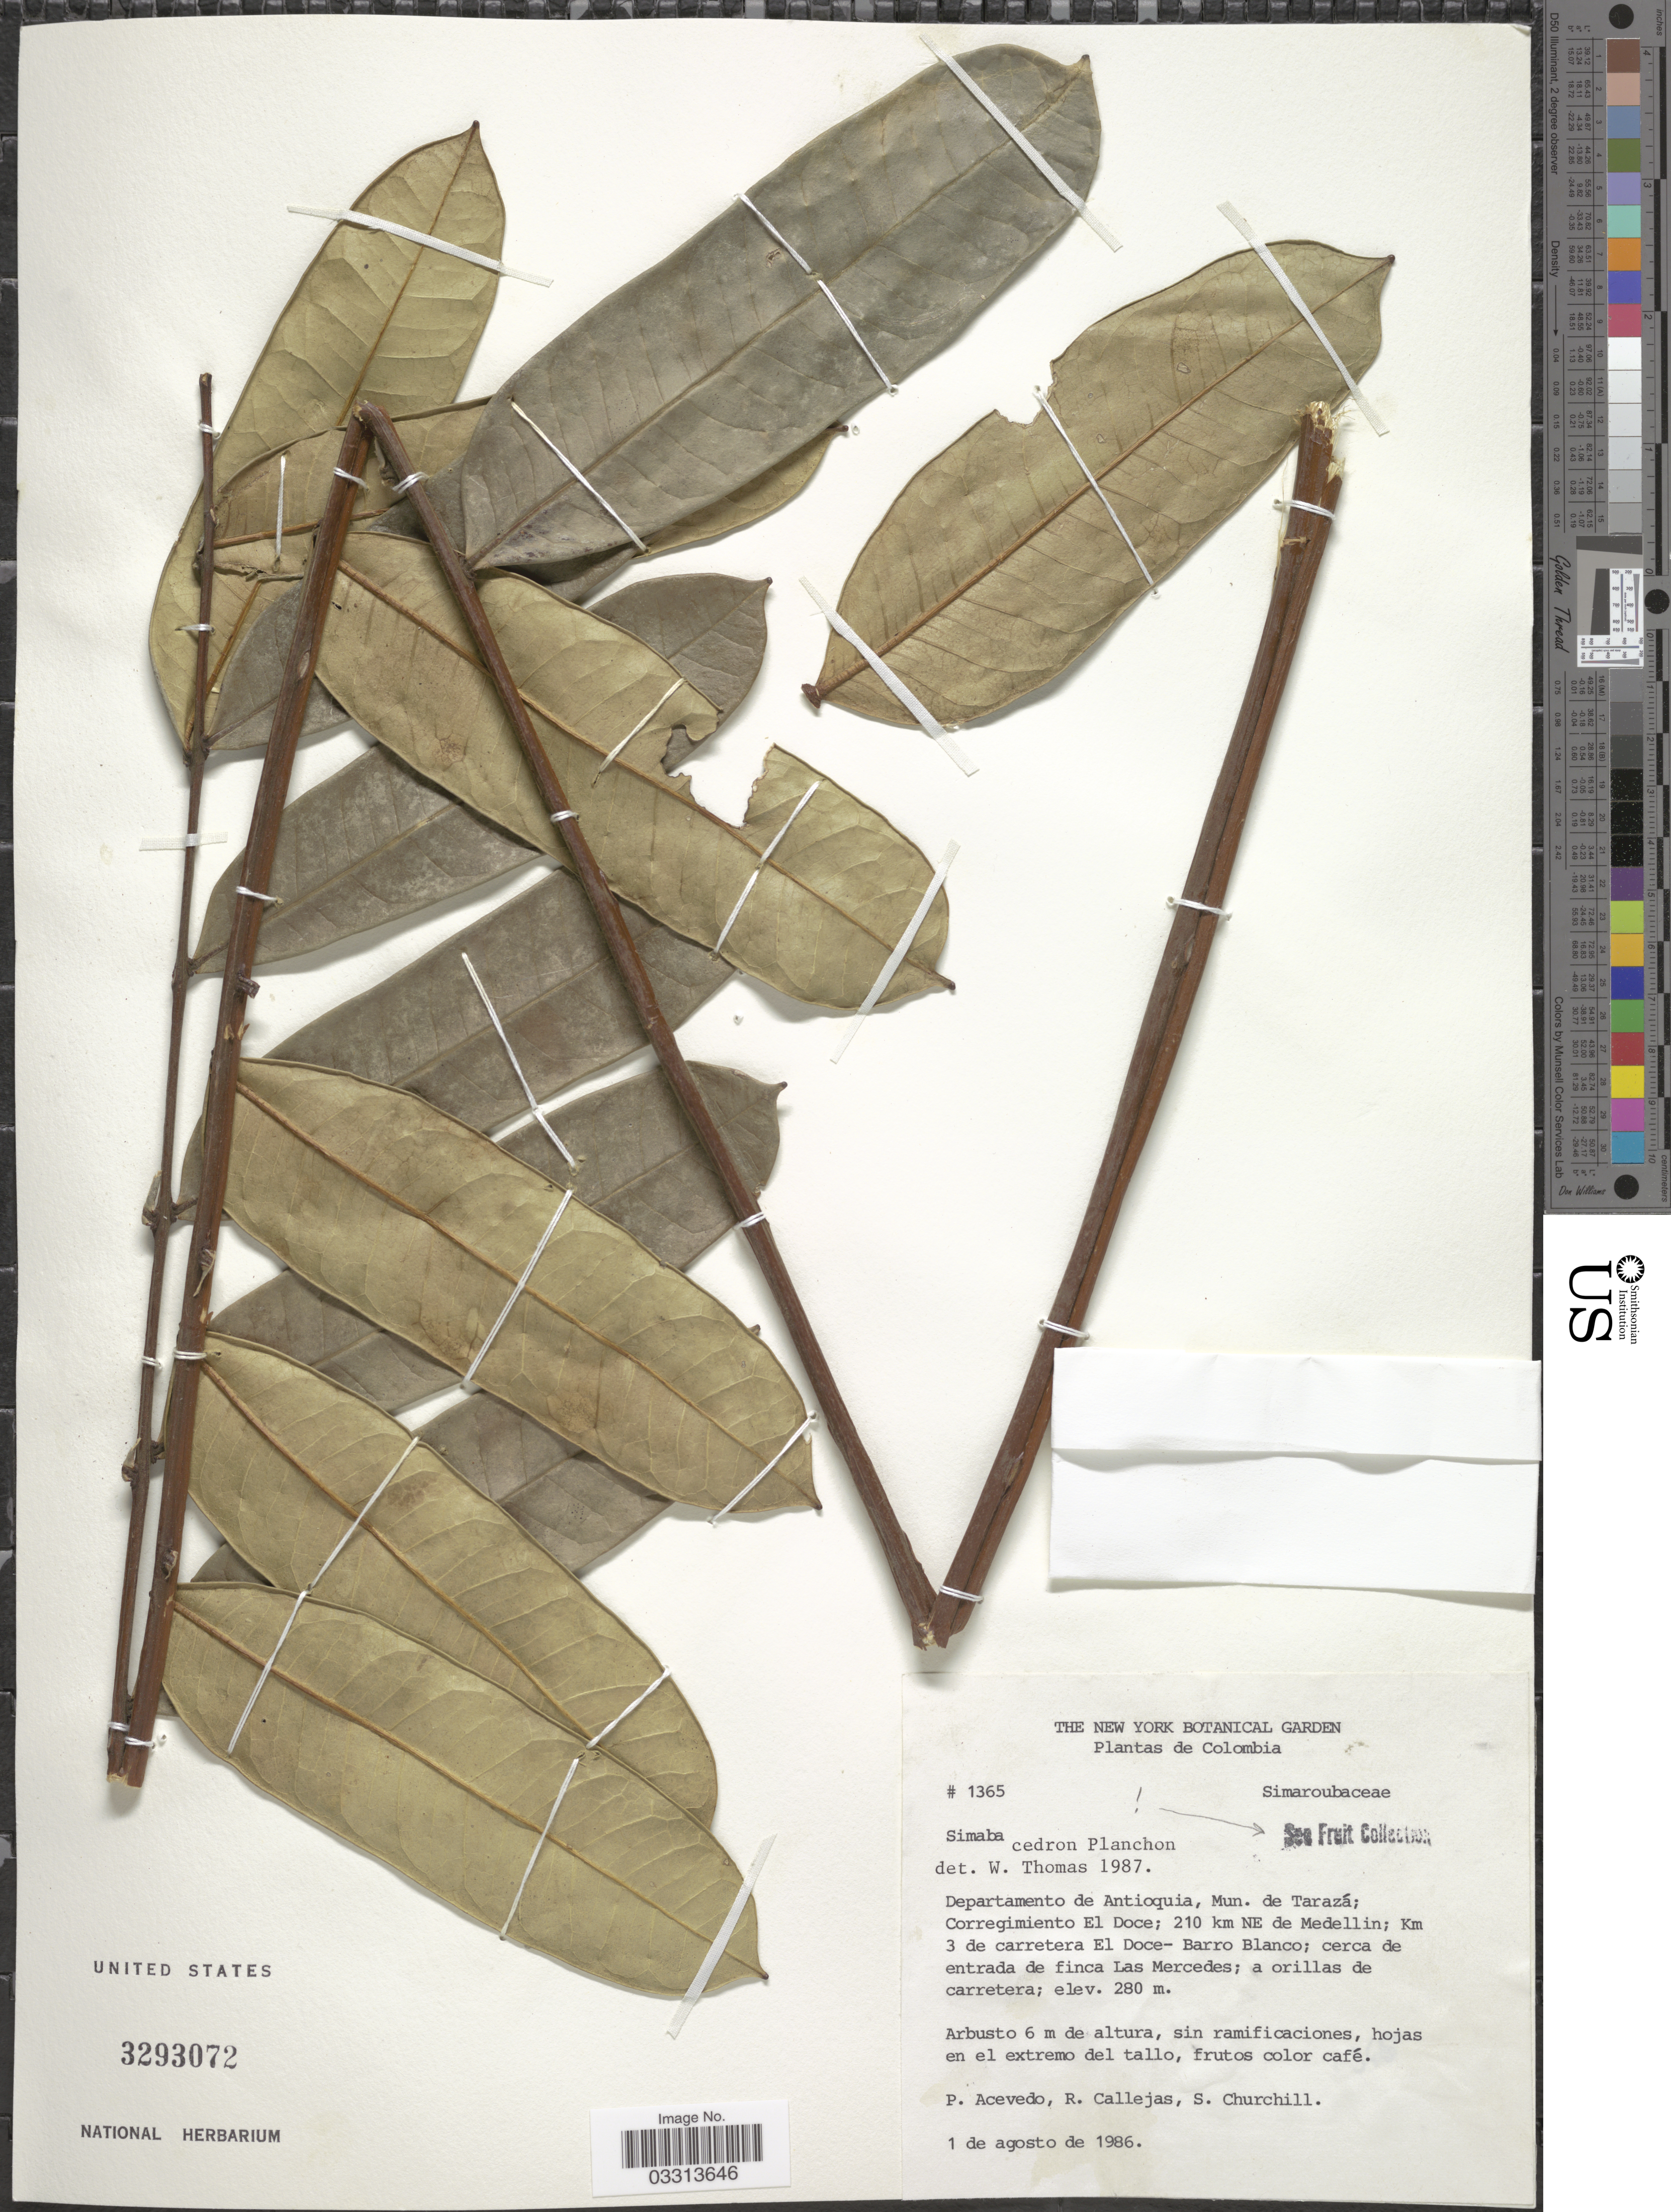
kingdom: Plantae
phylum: Tracheophyta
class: Magnoliopsida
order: Sapindales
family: Simaroubaceae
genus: Homalolepis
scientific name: Homalolepis cedron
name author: (Planch.) Devecchi & Pirani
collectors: P. Acevedo-Rodr., R. Callejas & S. Churchill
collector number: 1365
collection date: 1986-08-01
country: Colombia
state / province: Antioquia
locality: Departamento de Antioquia, Mun. de Tarazá; Corregimiento El Doce; 210 km NE de Medellin; Km 3 de carretera El Doce-Barro Blancol cerca de entrada de finca Las Mercedes.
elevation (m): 280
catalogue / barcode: US 3293072